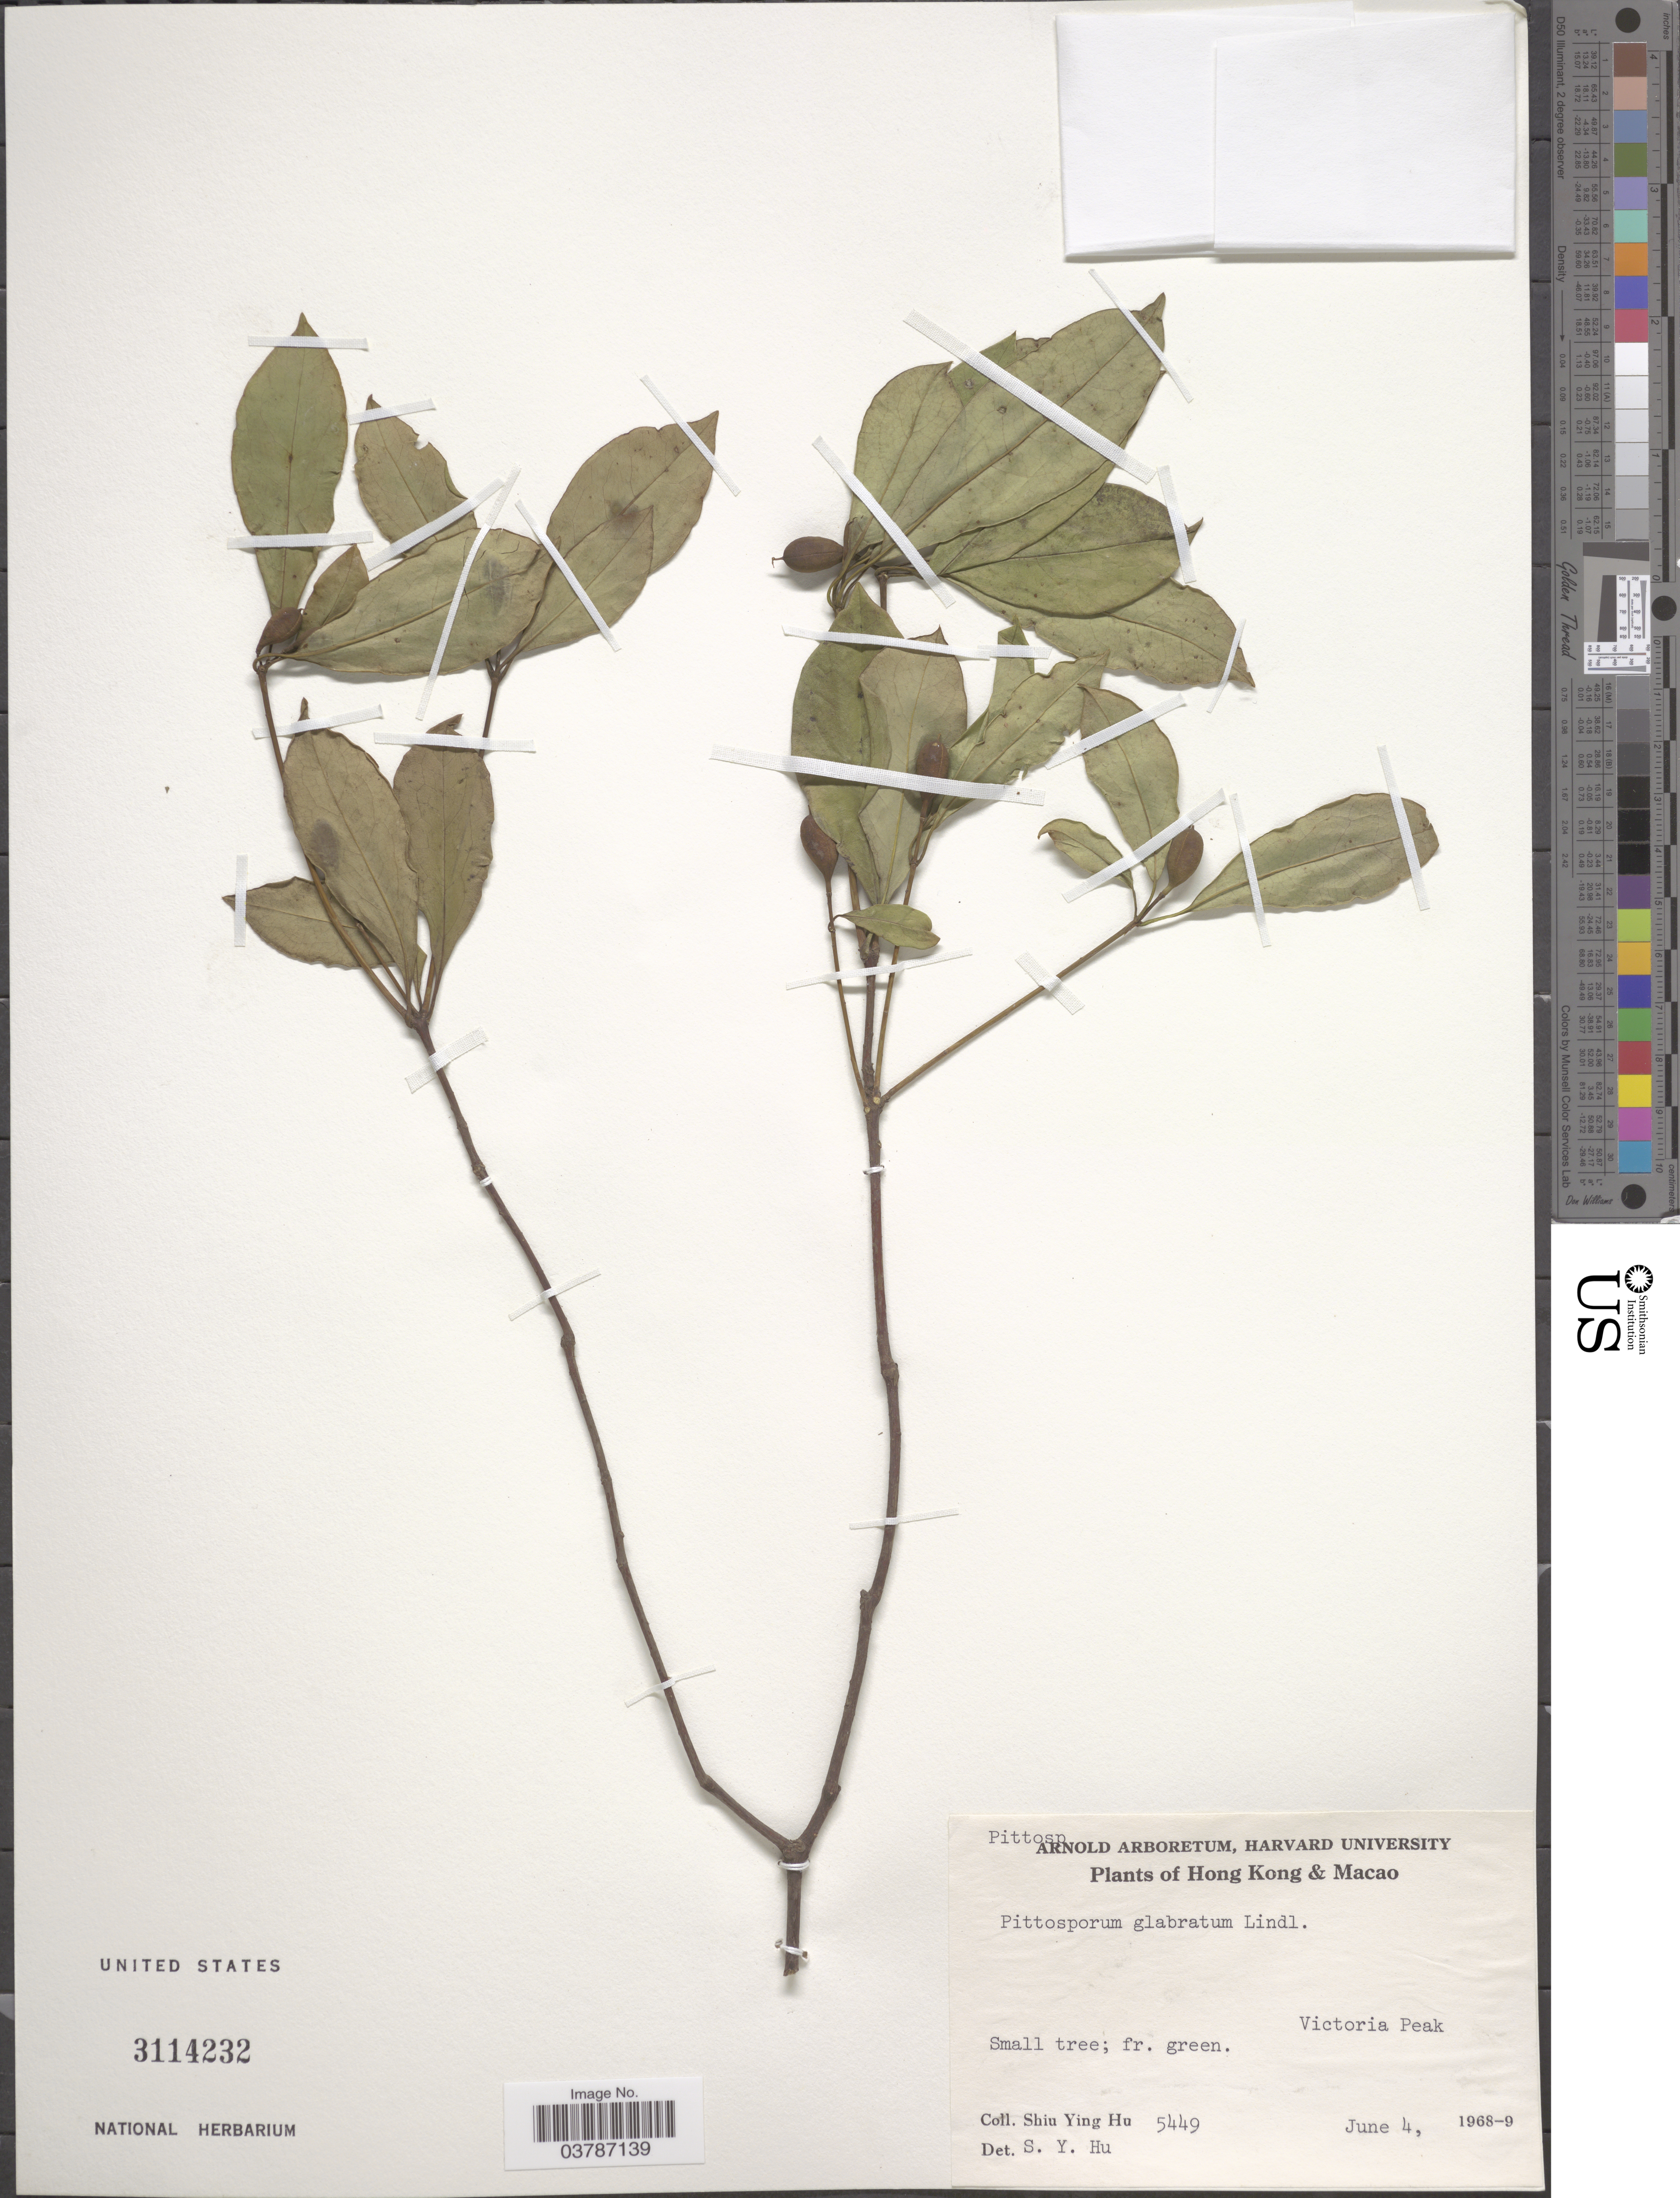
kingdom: Plantae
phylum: Tracheophyta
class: Magnoliopsida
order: Apiales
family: Pittosporaceae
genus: Pittosporum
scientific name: Pittosporum glabratum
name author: Lindl.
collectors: S. Y. Hu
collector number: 5449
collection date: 1968-06-04/1969-06-04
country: China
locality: Hong Kong & Macao. Victoria Peak.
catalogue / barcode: US 3114232